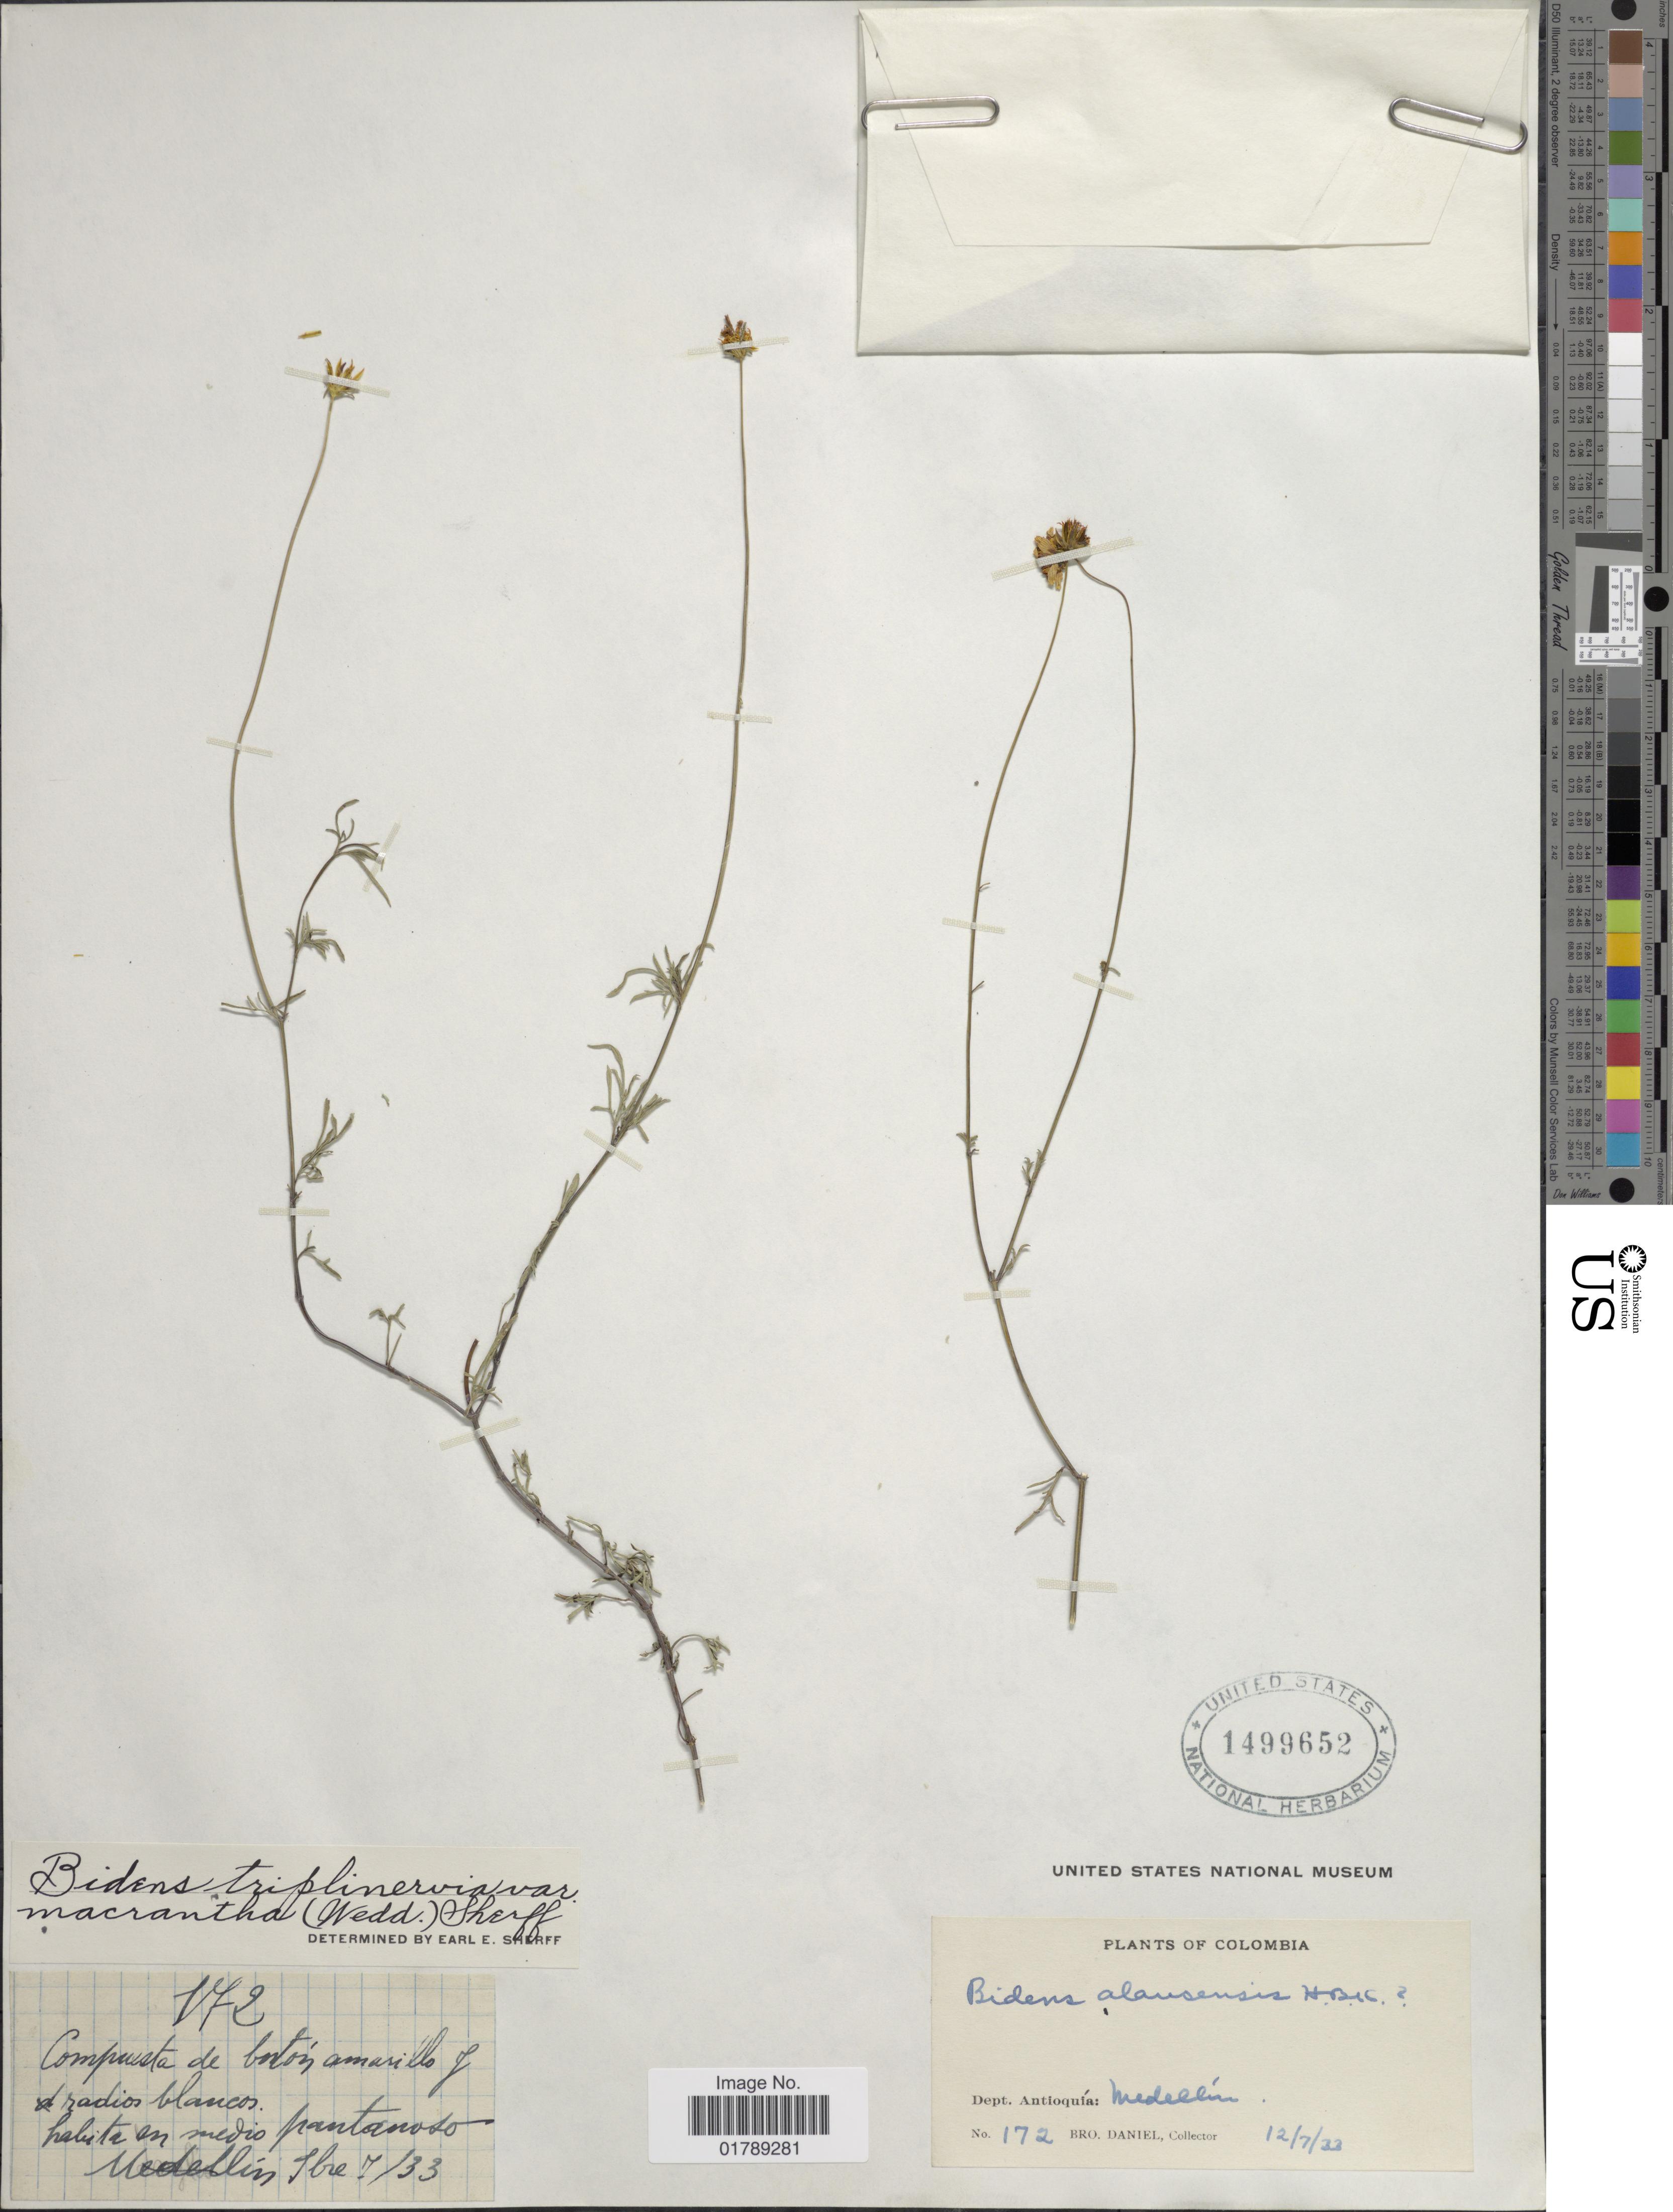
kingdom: Plantae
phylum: Tracheophyta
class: Magnoliopsida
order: Asterales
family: Asteraceae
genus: Bidens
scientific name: Bidens triplinervia var. macrantha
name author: (Wedd.) Sherff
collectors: Bro. Daniel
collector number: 172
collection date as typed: Transcribed d/m/y: 7/12/33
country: Colombia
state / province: Antioquia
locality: Medellín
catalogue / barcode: US 1499652